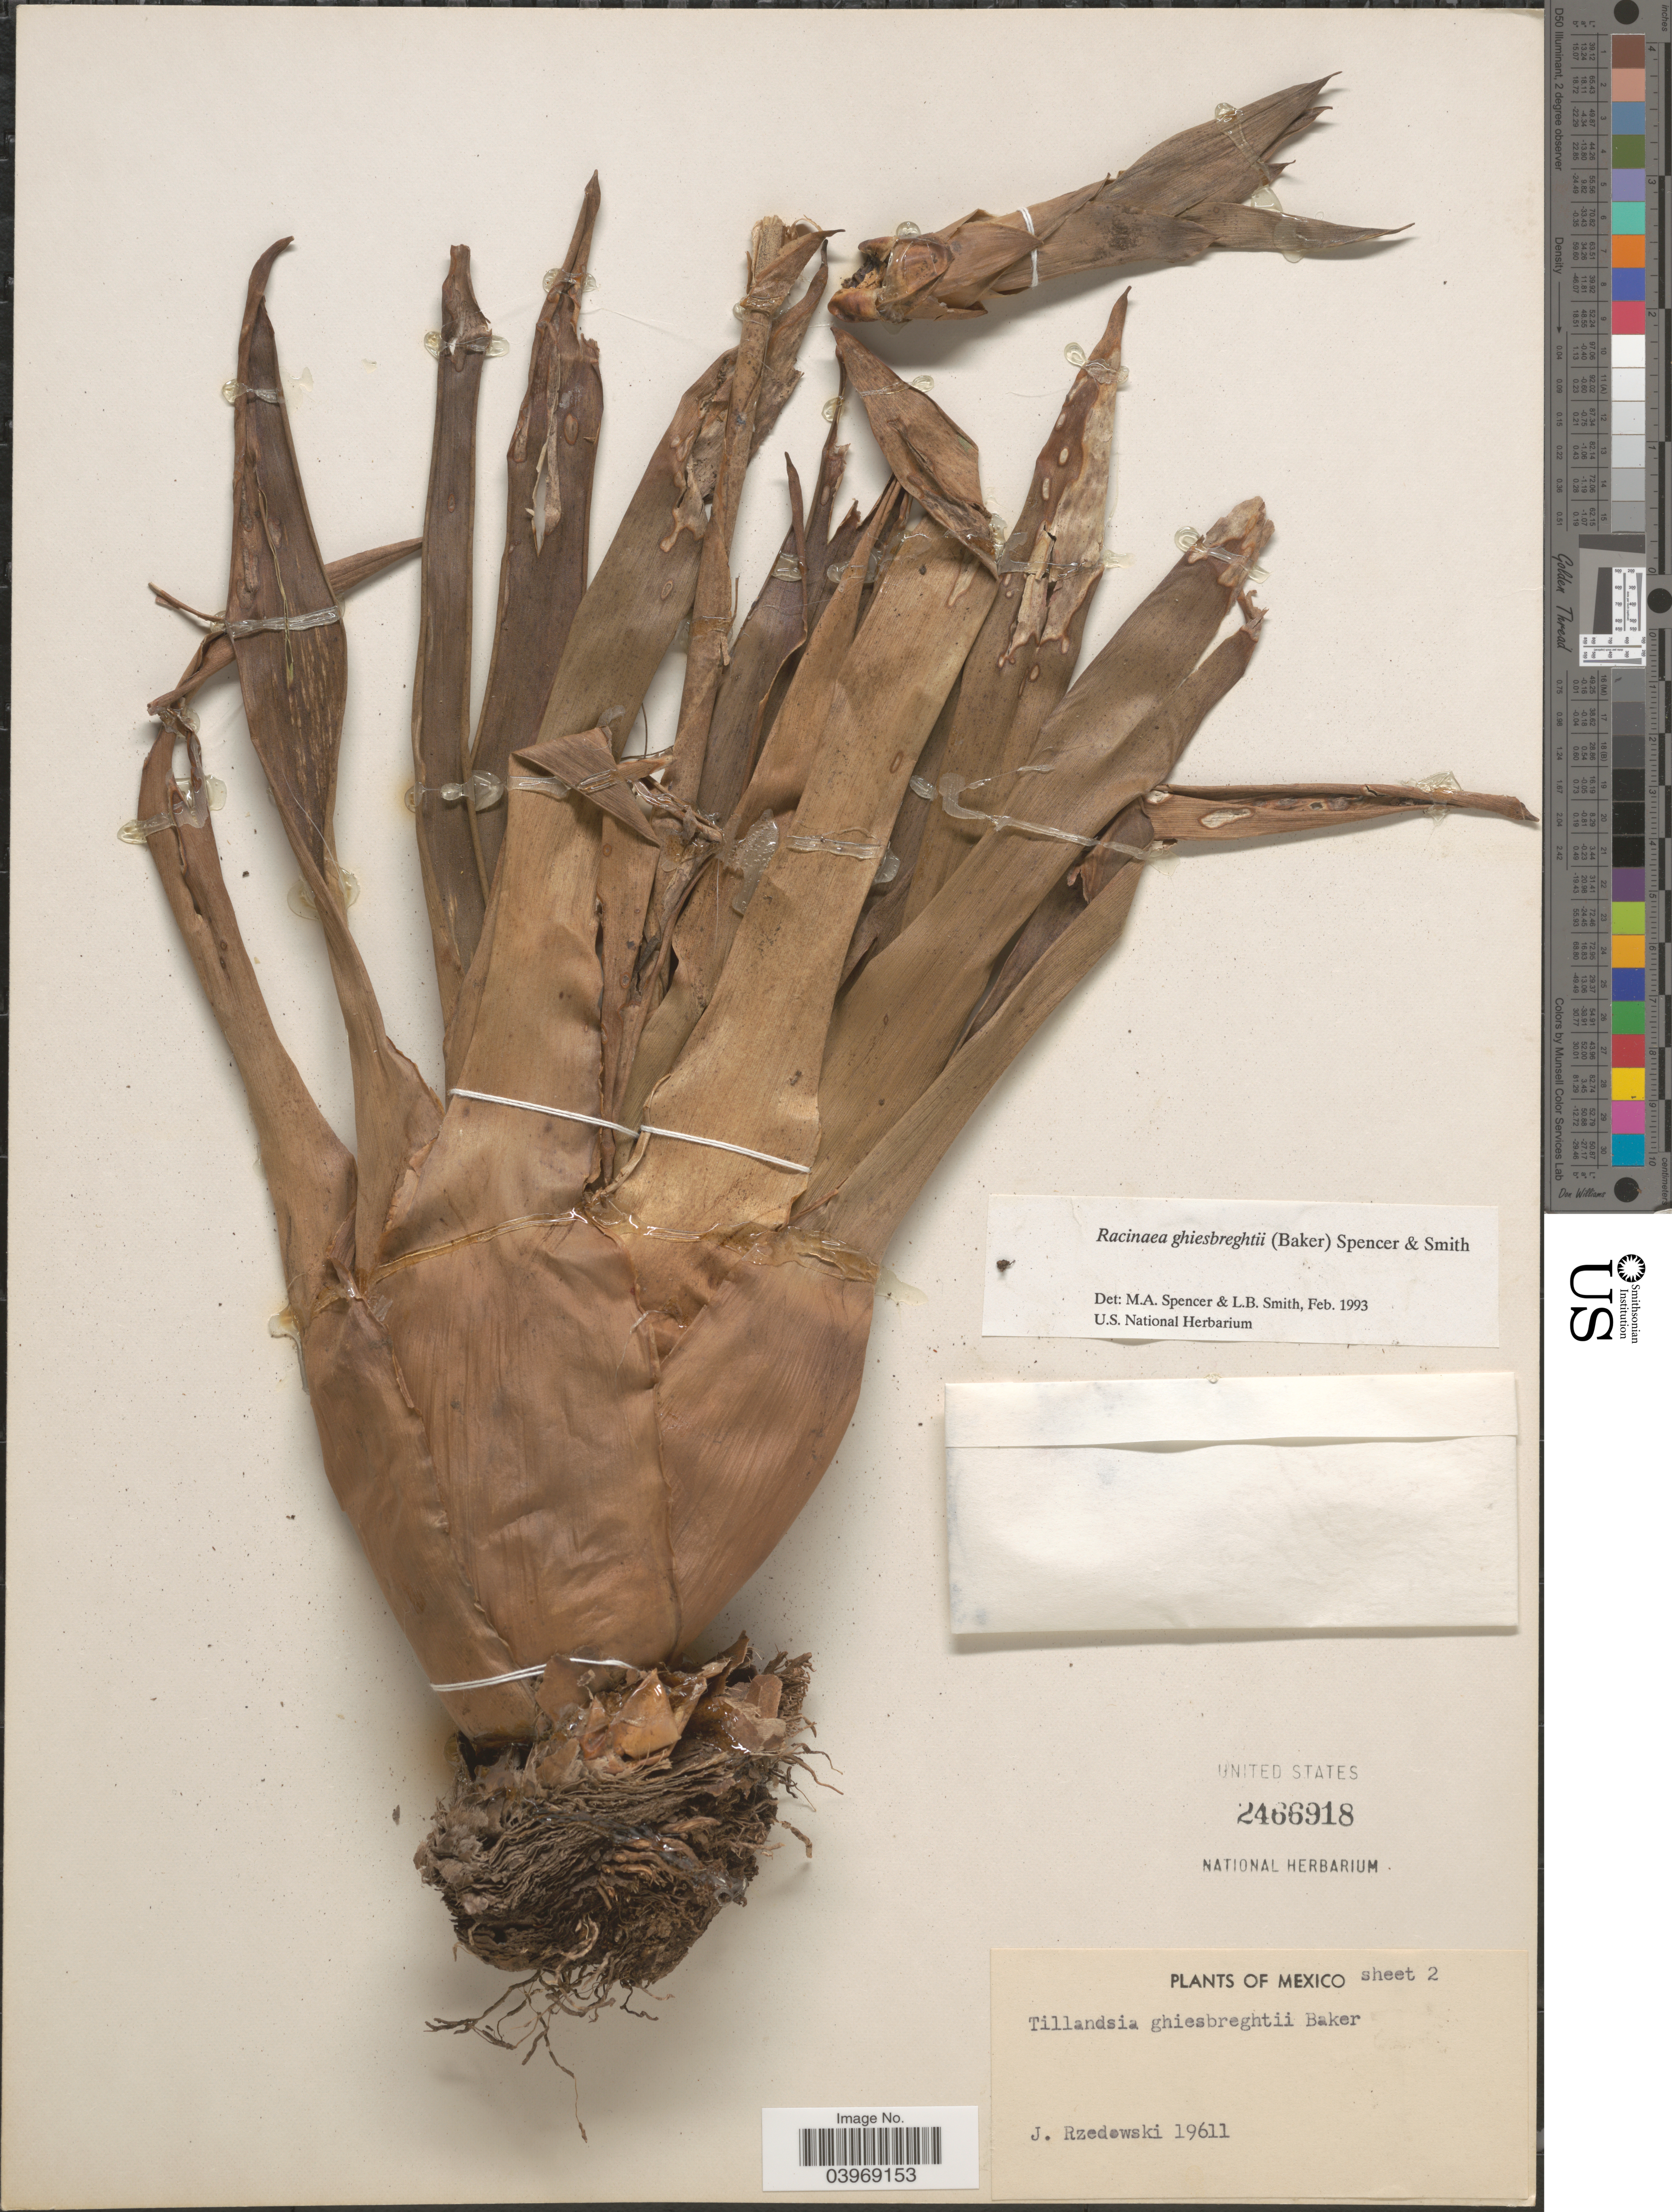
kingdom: Plantae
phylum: Tracheophyta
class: Liliopsida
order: Poales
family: Bromeliaceae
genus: Racinaea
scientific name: Racinaea ghiesbreghtii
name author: (Baker) M.A. Spencer & L.B. Sm.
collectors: J. Rzedowski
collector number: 19611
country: Mexico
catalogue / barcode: US 2466918